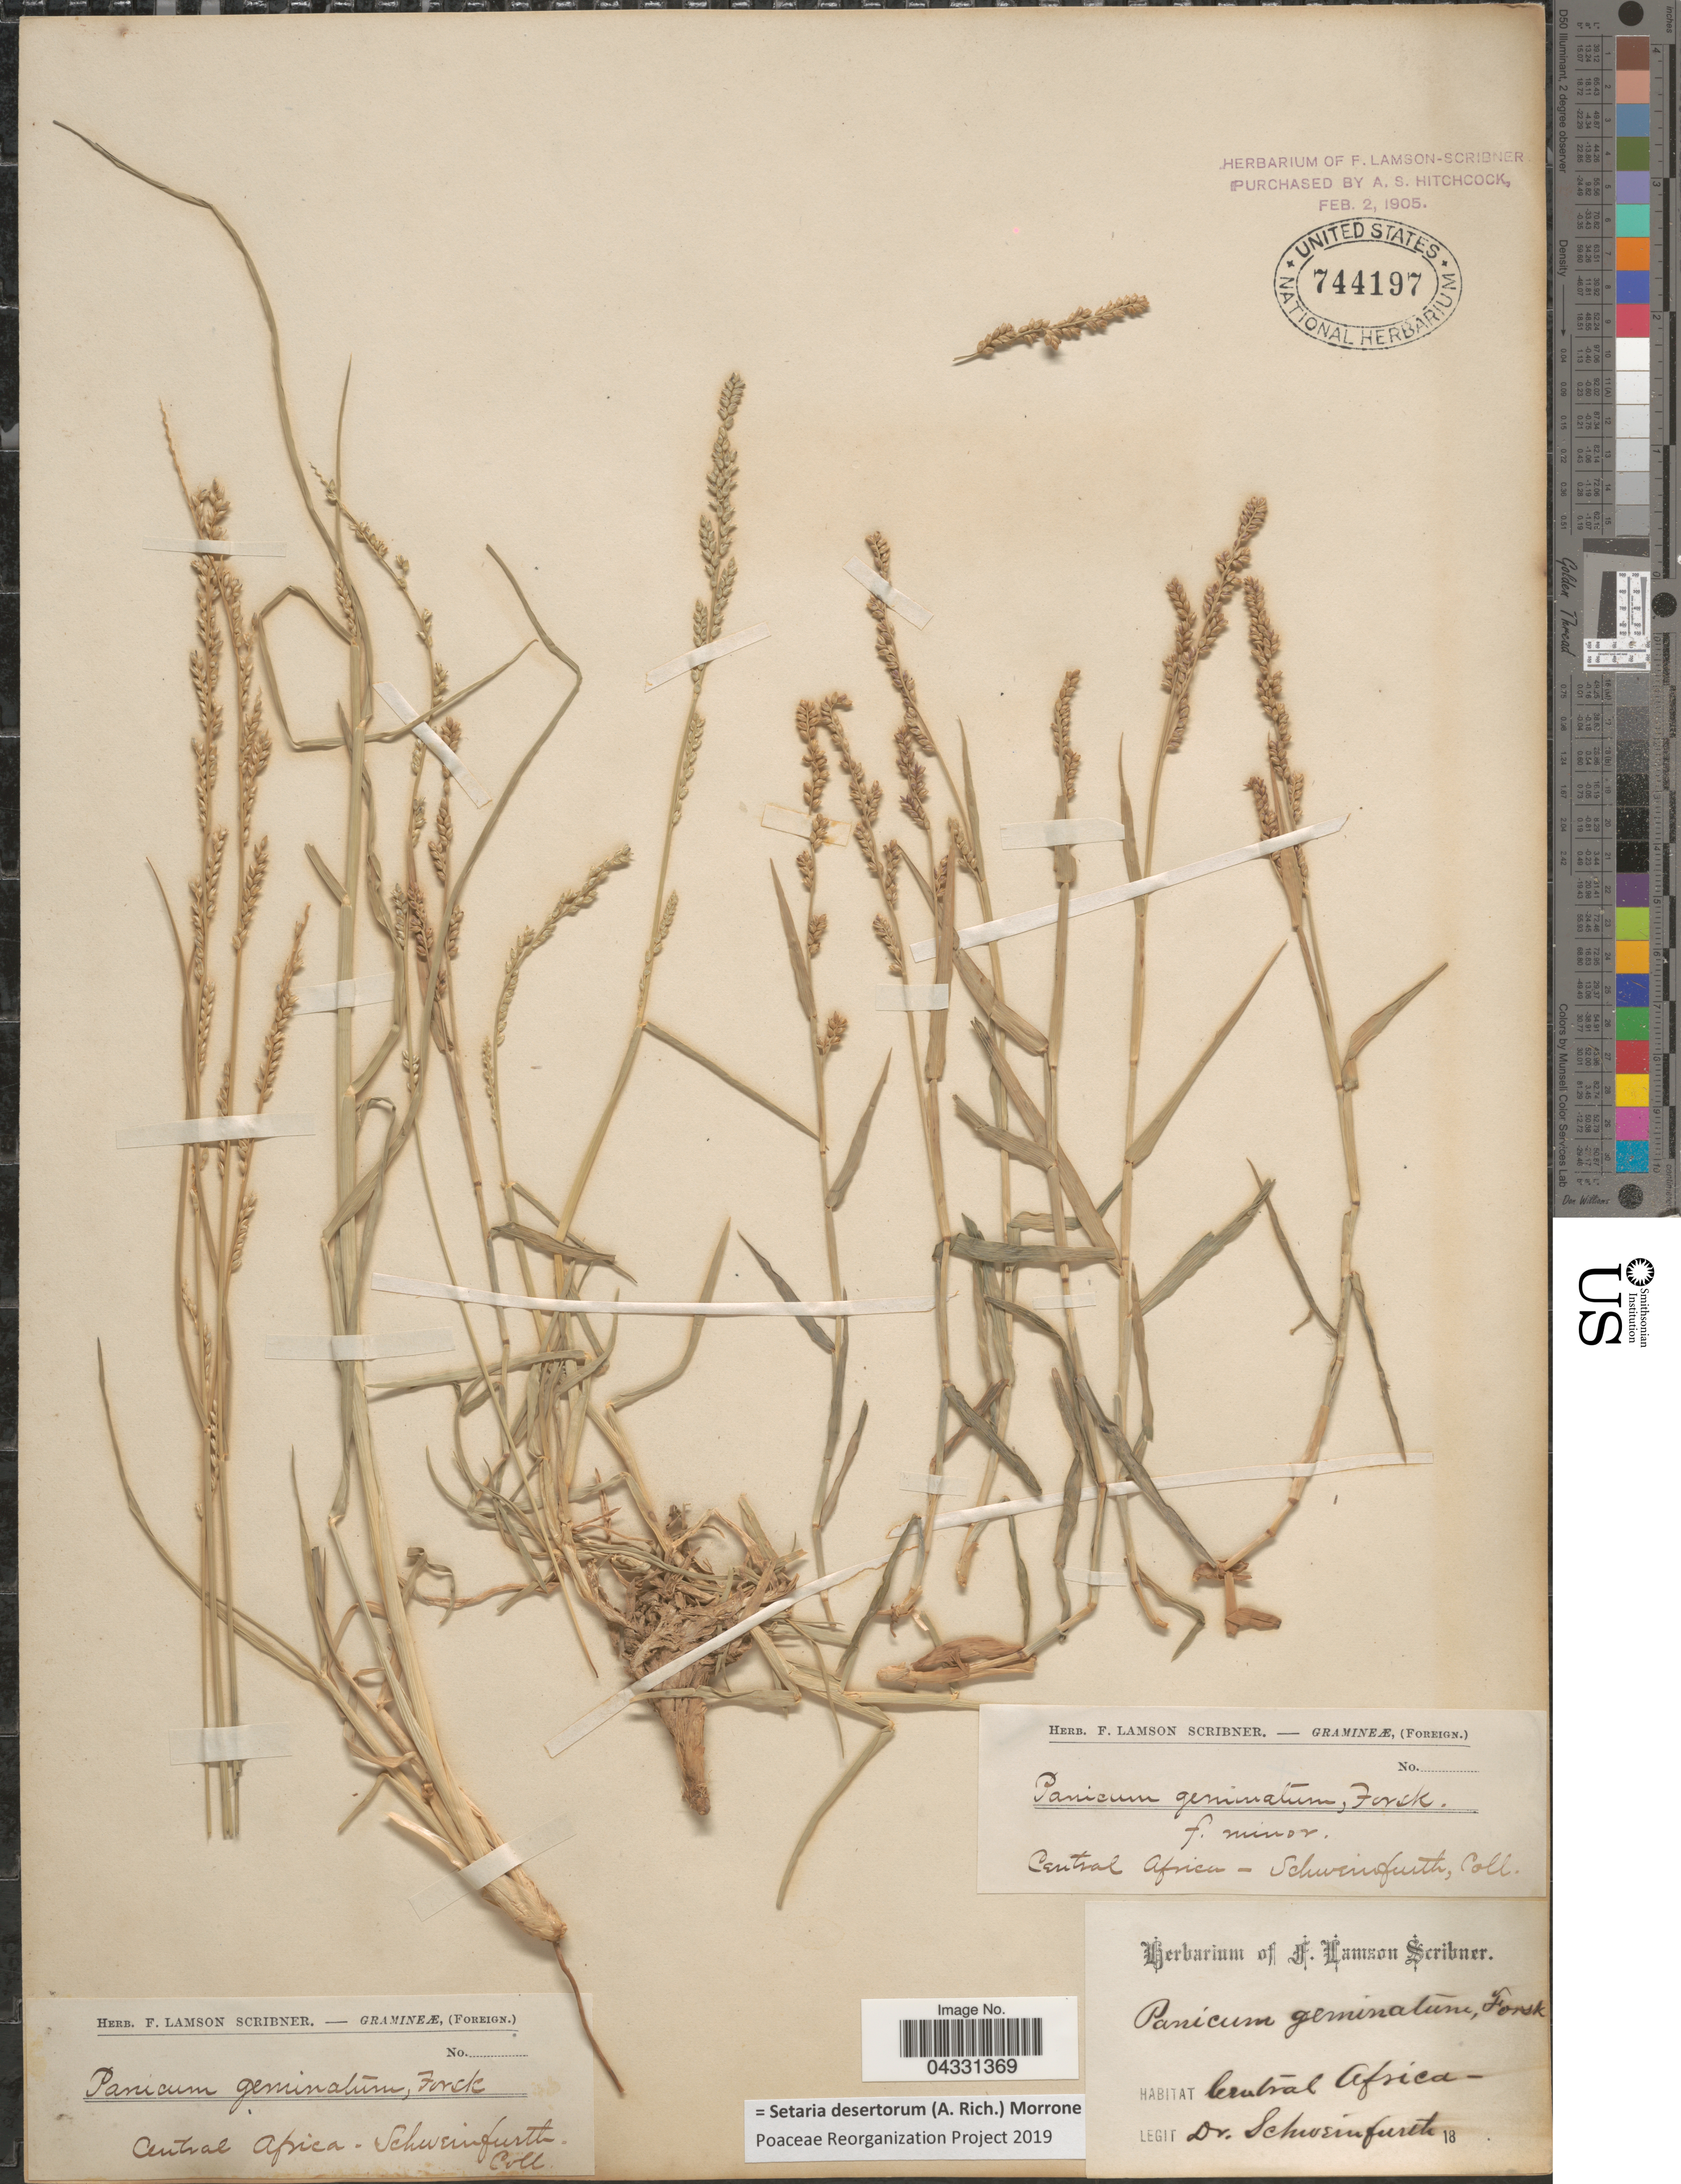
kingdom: Plantae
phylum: Tracheophyta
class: Liliopsida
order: Poales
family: Poaceae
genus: Setaria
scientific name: Setaria desertorum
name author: (A. Rich.) Morrone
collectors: Schweinfurth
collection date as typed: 18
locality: Central Africa.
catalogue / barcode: US 744197